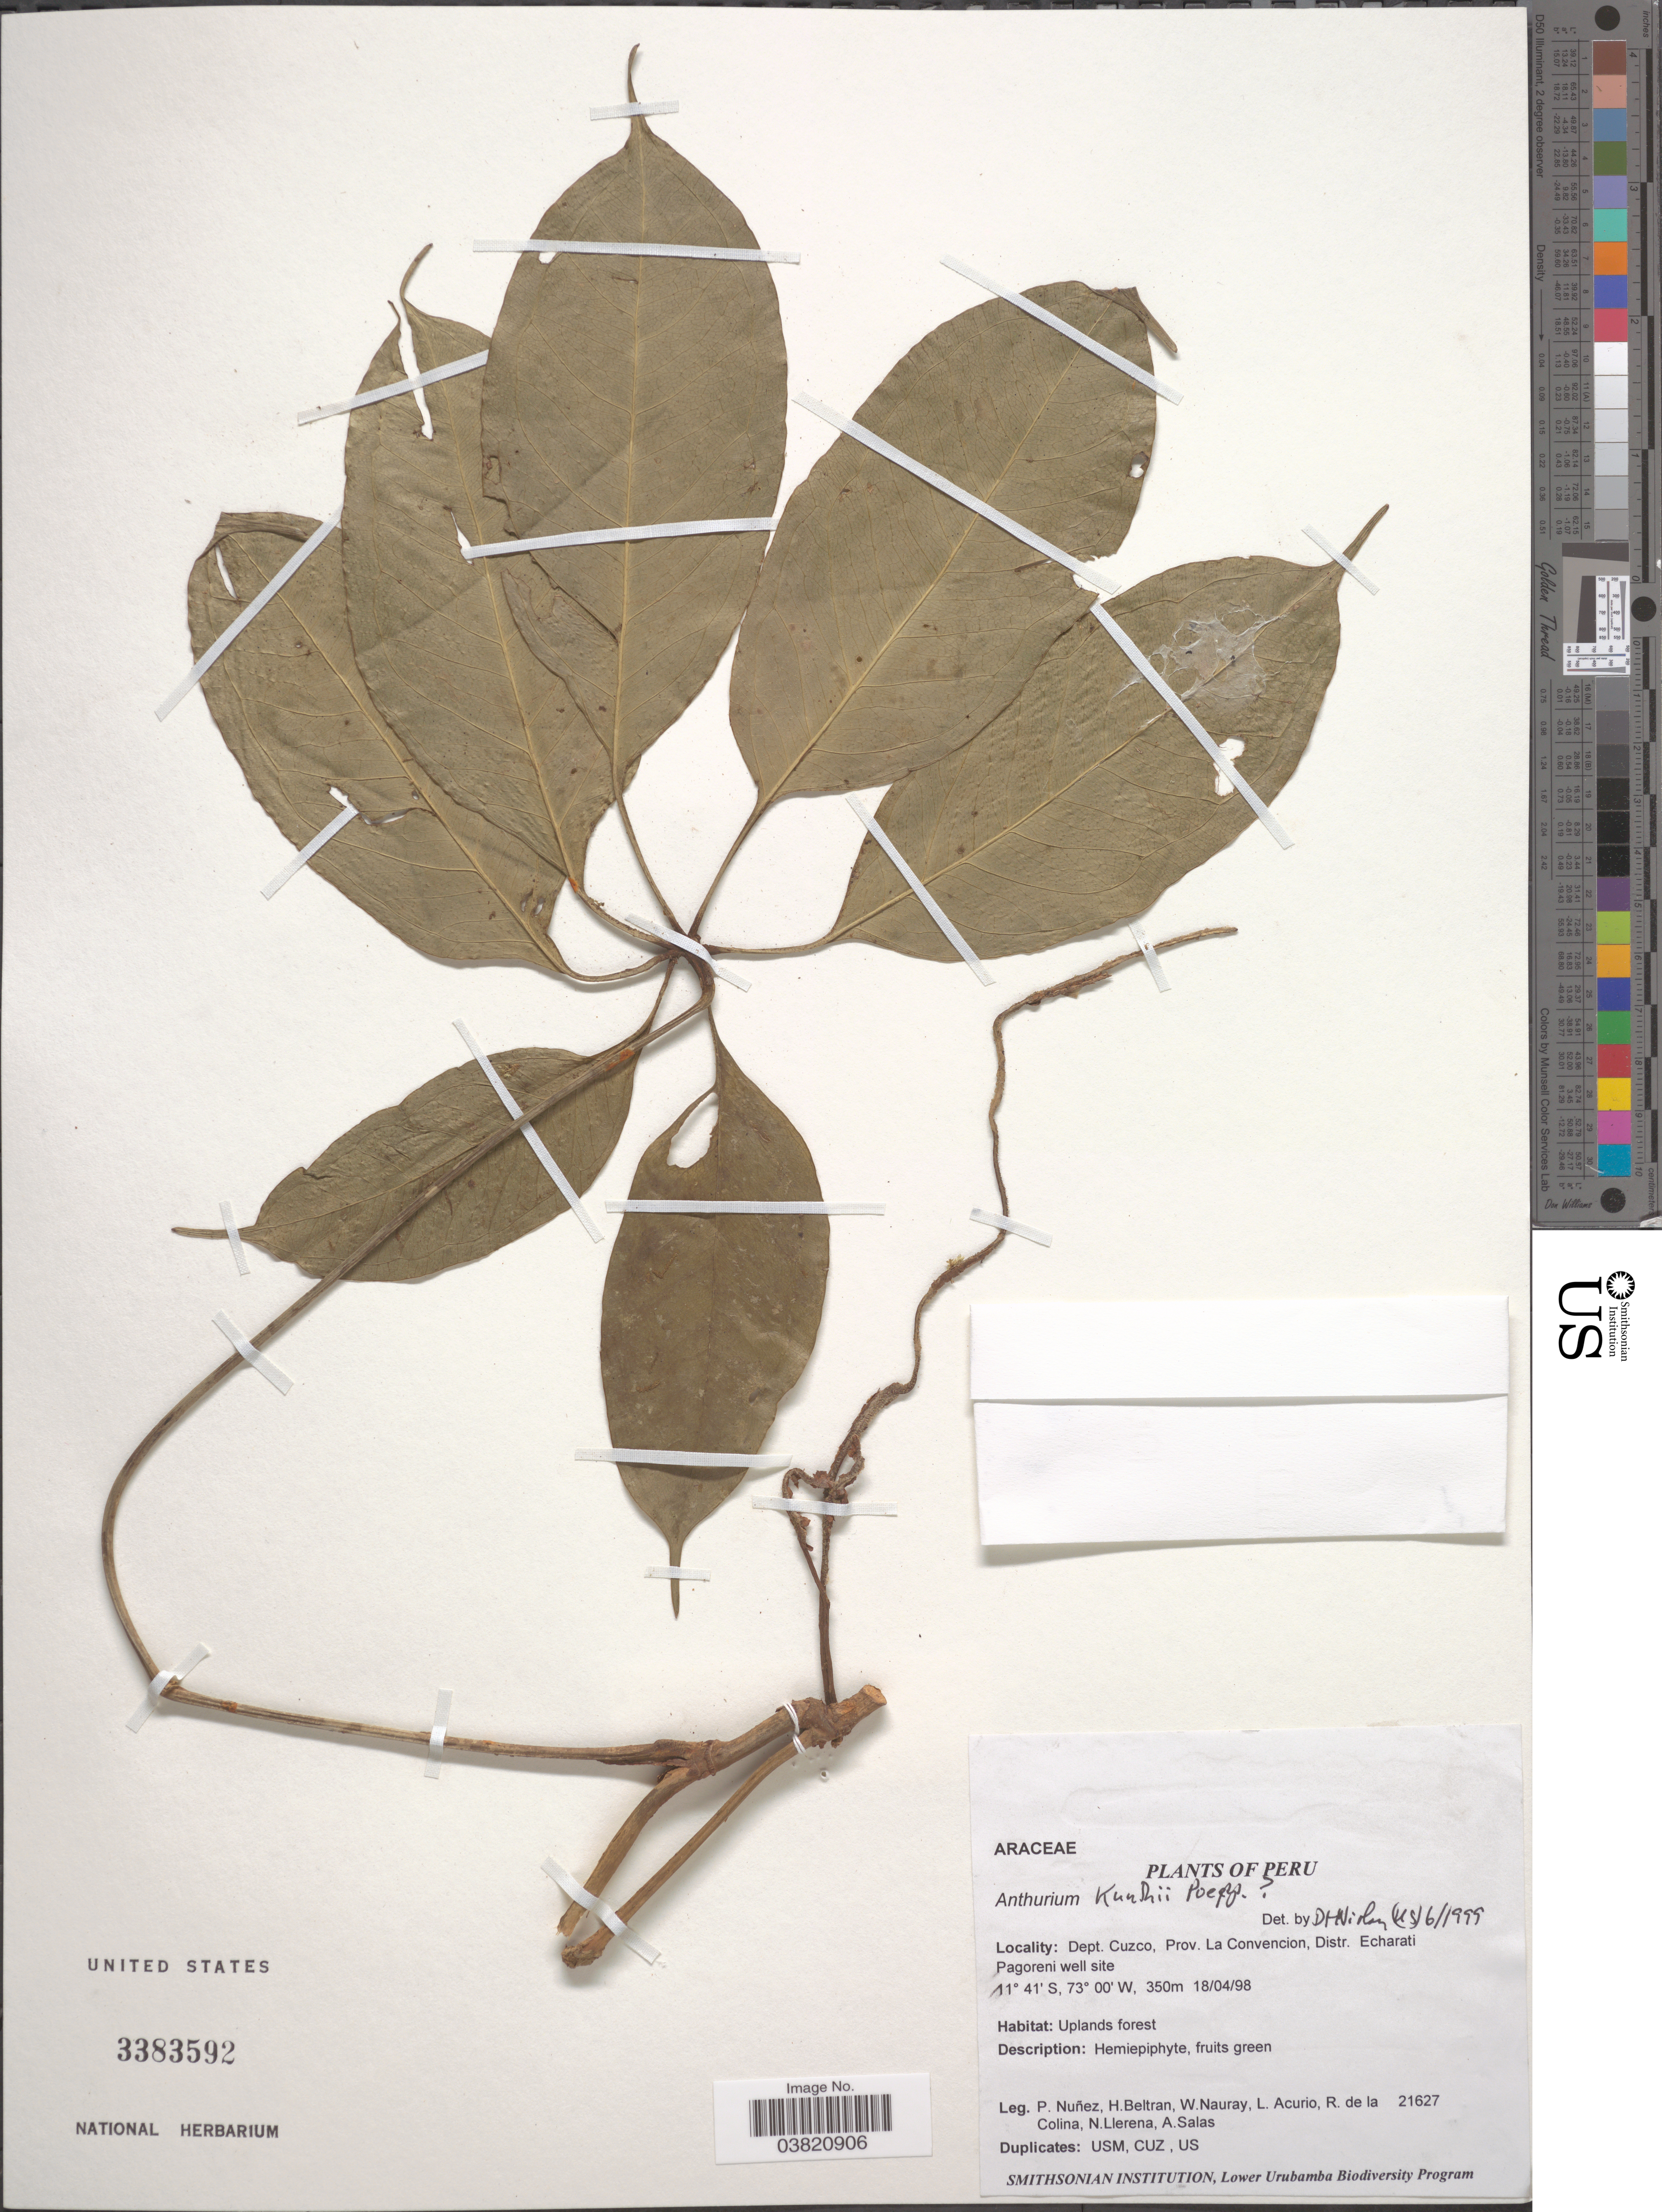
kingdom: Plantae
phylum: Tracheophyta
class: Liliopsida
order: Alismatales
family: Araceae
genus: Anthurium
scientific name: Anthurium kunthii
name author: Poepp.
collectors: P. Nuñez V., H. Beltran, W. Nauray, L. Acurio & et al.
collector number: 21627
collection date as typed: Transcribed d/m/y: 18/4/98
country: Peru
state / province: Cusco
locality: Dept. Cuzco, Prov. La Convencion, Distr. Echarati Pagoreni well site.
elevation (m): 350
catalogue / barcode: US 3383592